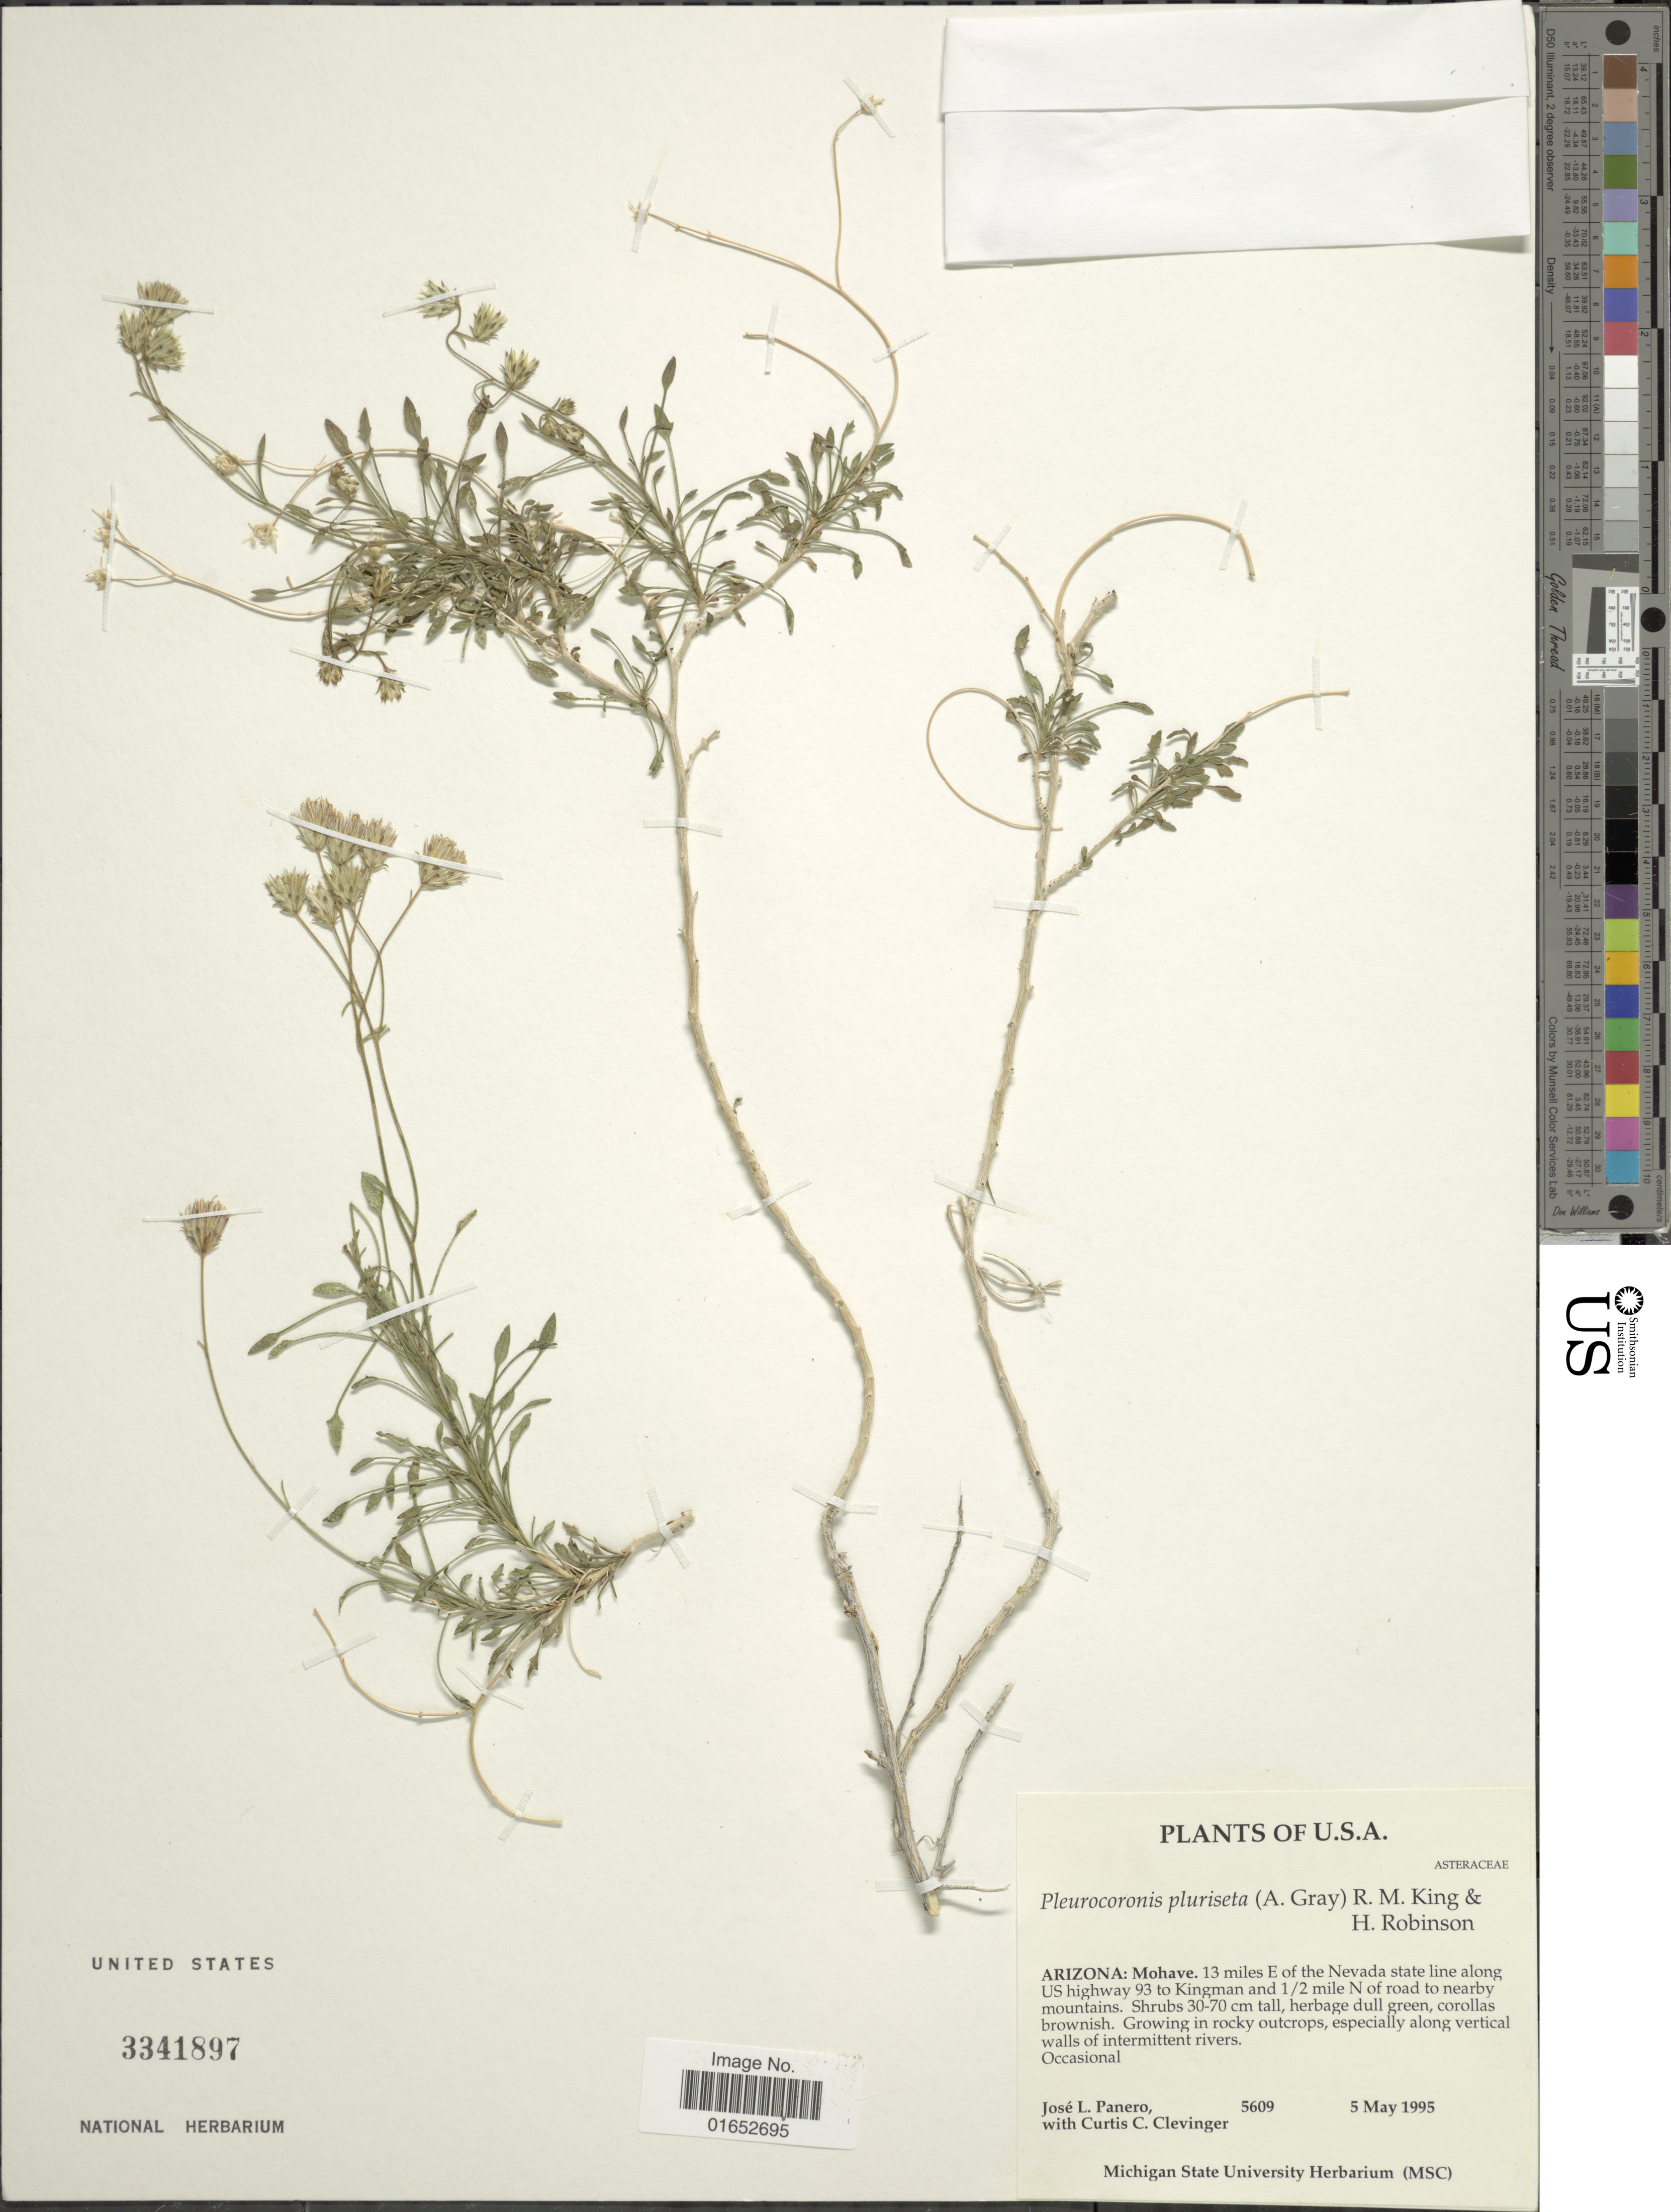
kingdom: Plantae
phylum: Tracheophyta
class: Magnoliopsida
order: Asterales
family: Asteraceae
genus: Pleurocoronis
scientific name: Pleurocoronis pluriseta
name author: (A. Gray) R.M. King & H. Rob.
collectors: J. L. Panero & C. Clevinger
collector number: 5609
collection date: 1995-05-05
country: United States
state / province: Arizona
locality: Mohave. 13 miles E of the Nevada state line along US highway 93 to Kingman and 1/2 mile N of road to nearby mountains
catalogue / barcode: US 3341897